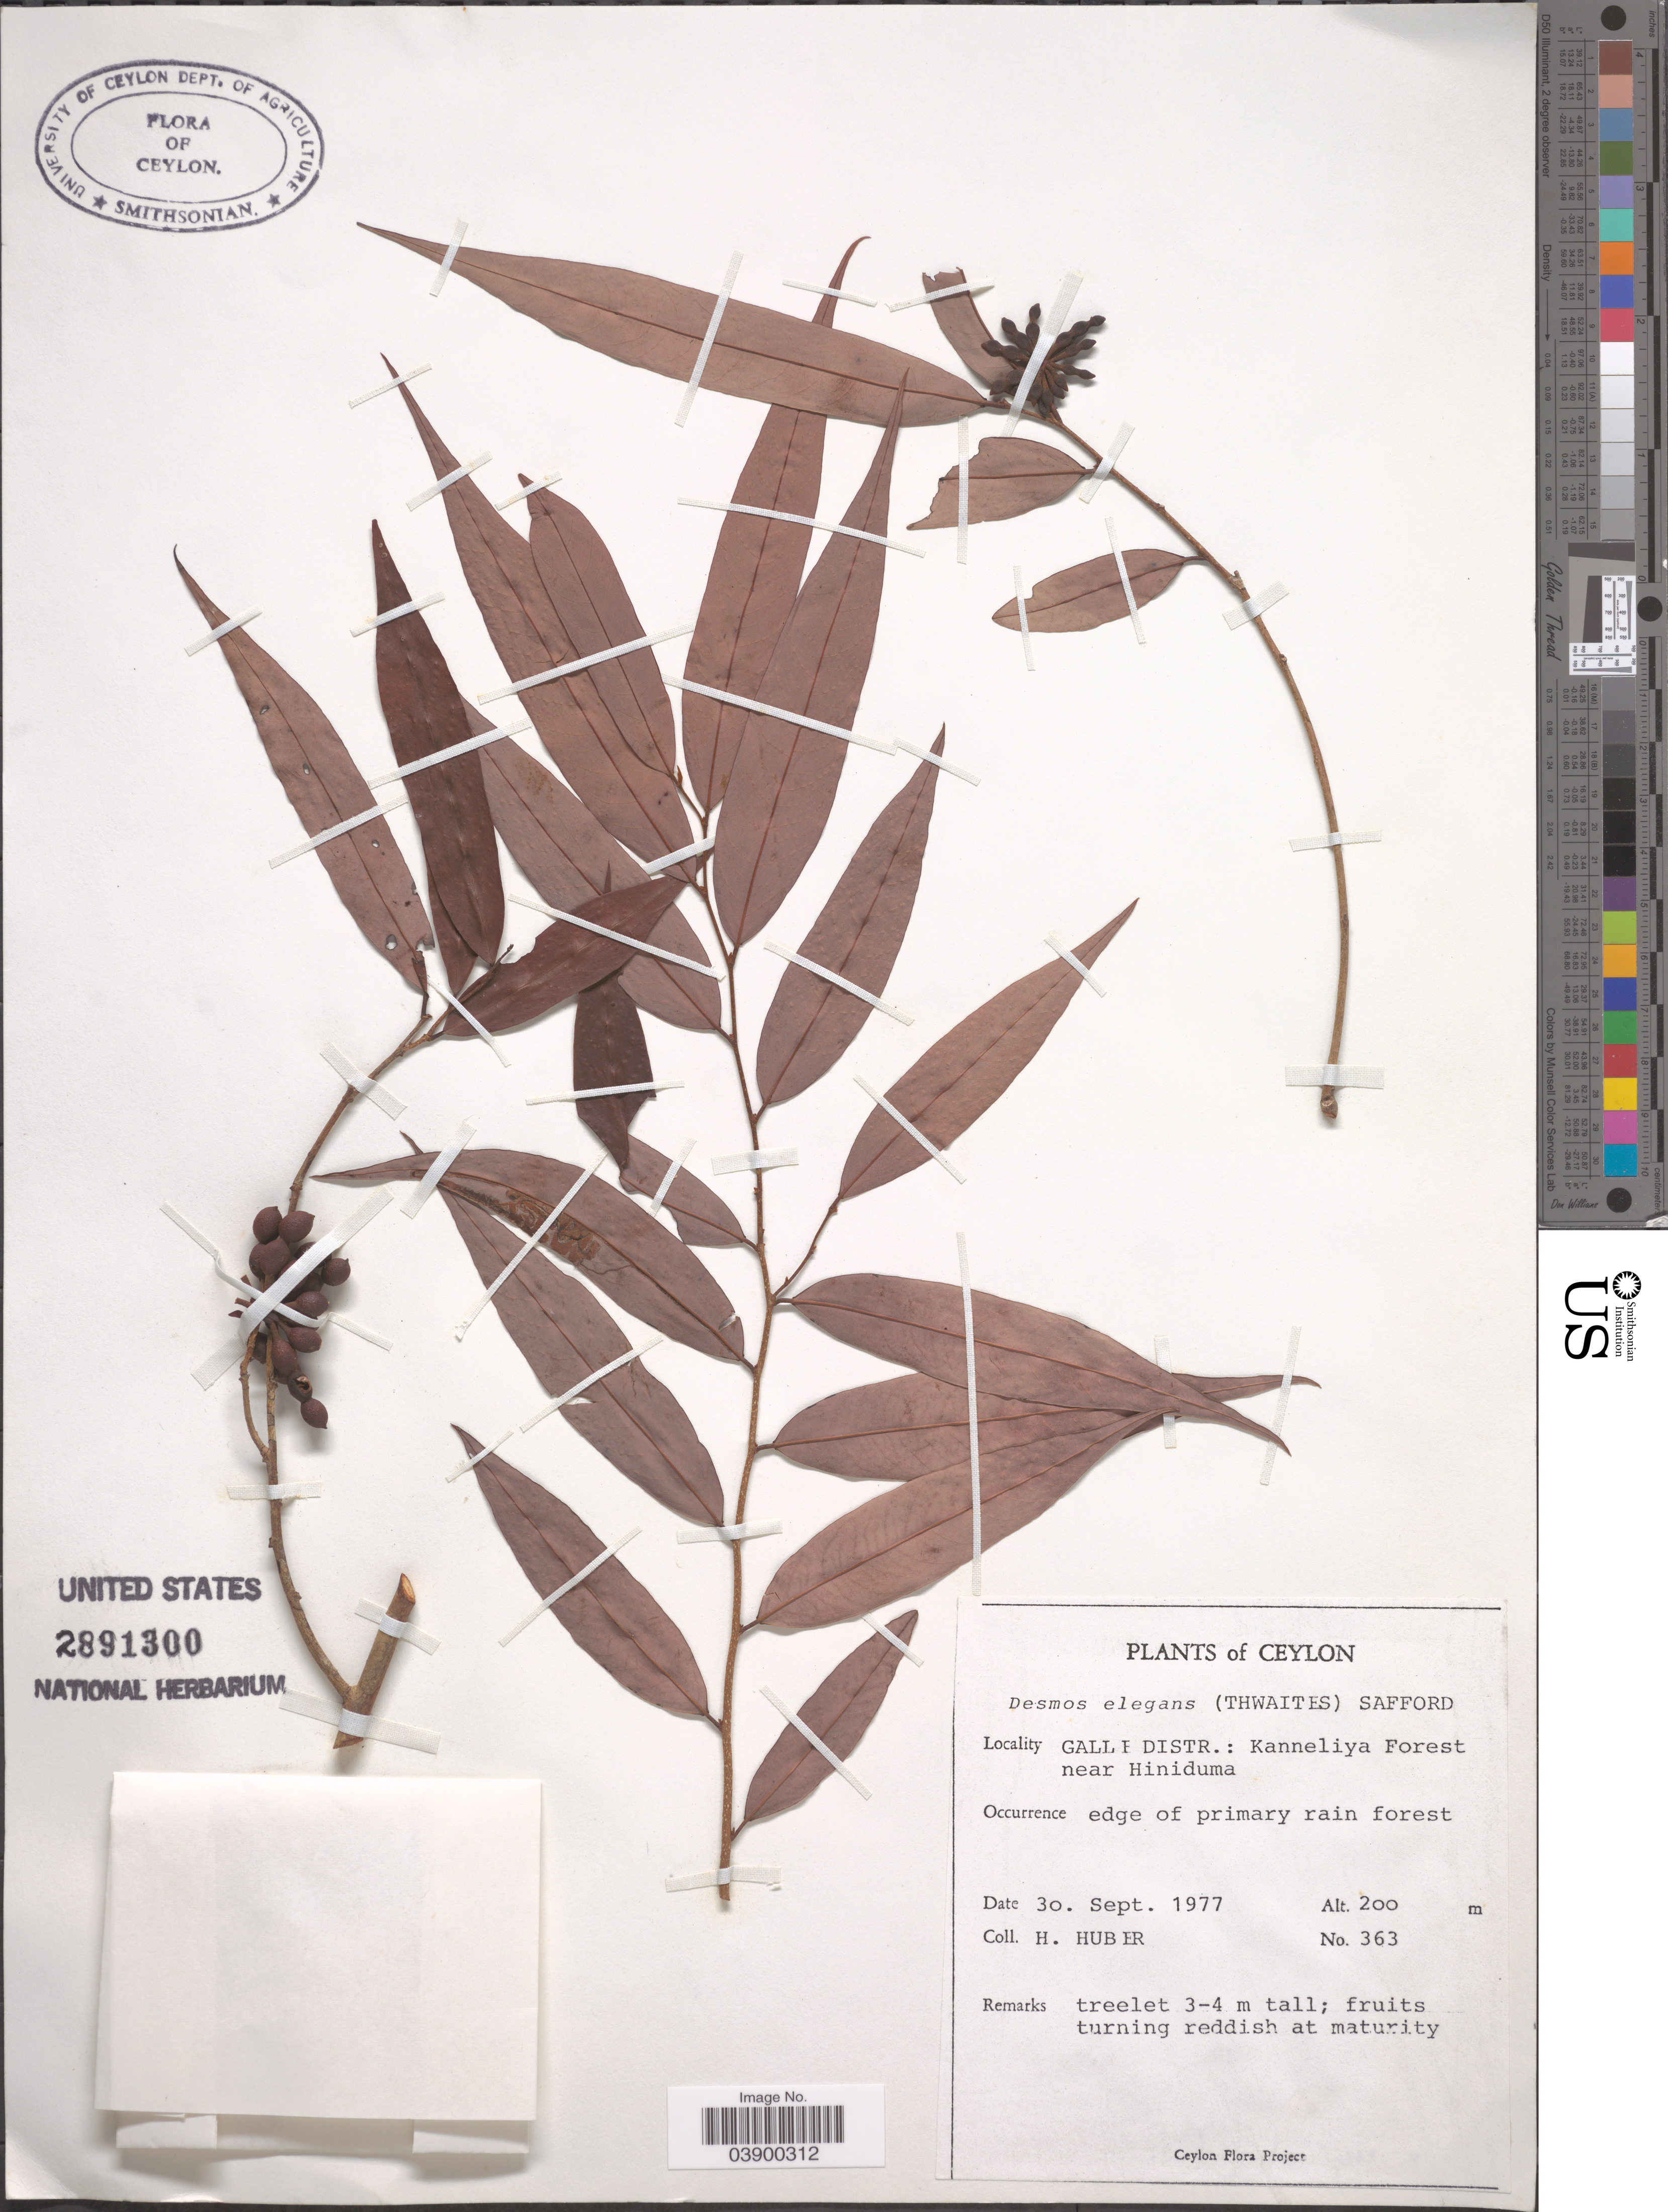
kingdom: Plantae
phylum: Tracheophyta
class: Magnoliopsida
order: Magnoliales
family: Annonaceae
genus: Desmos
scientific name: Desmos elegans Elmer, nom. illeg.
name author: Elmer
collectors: H. Huber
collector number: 363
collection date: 1977-09-30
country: Sri Lanka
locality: Ceylon. Galle Distr.: Kanneliya Forest near Hiniduma.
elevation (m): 200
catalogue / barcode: US 2891300